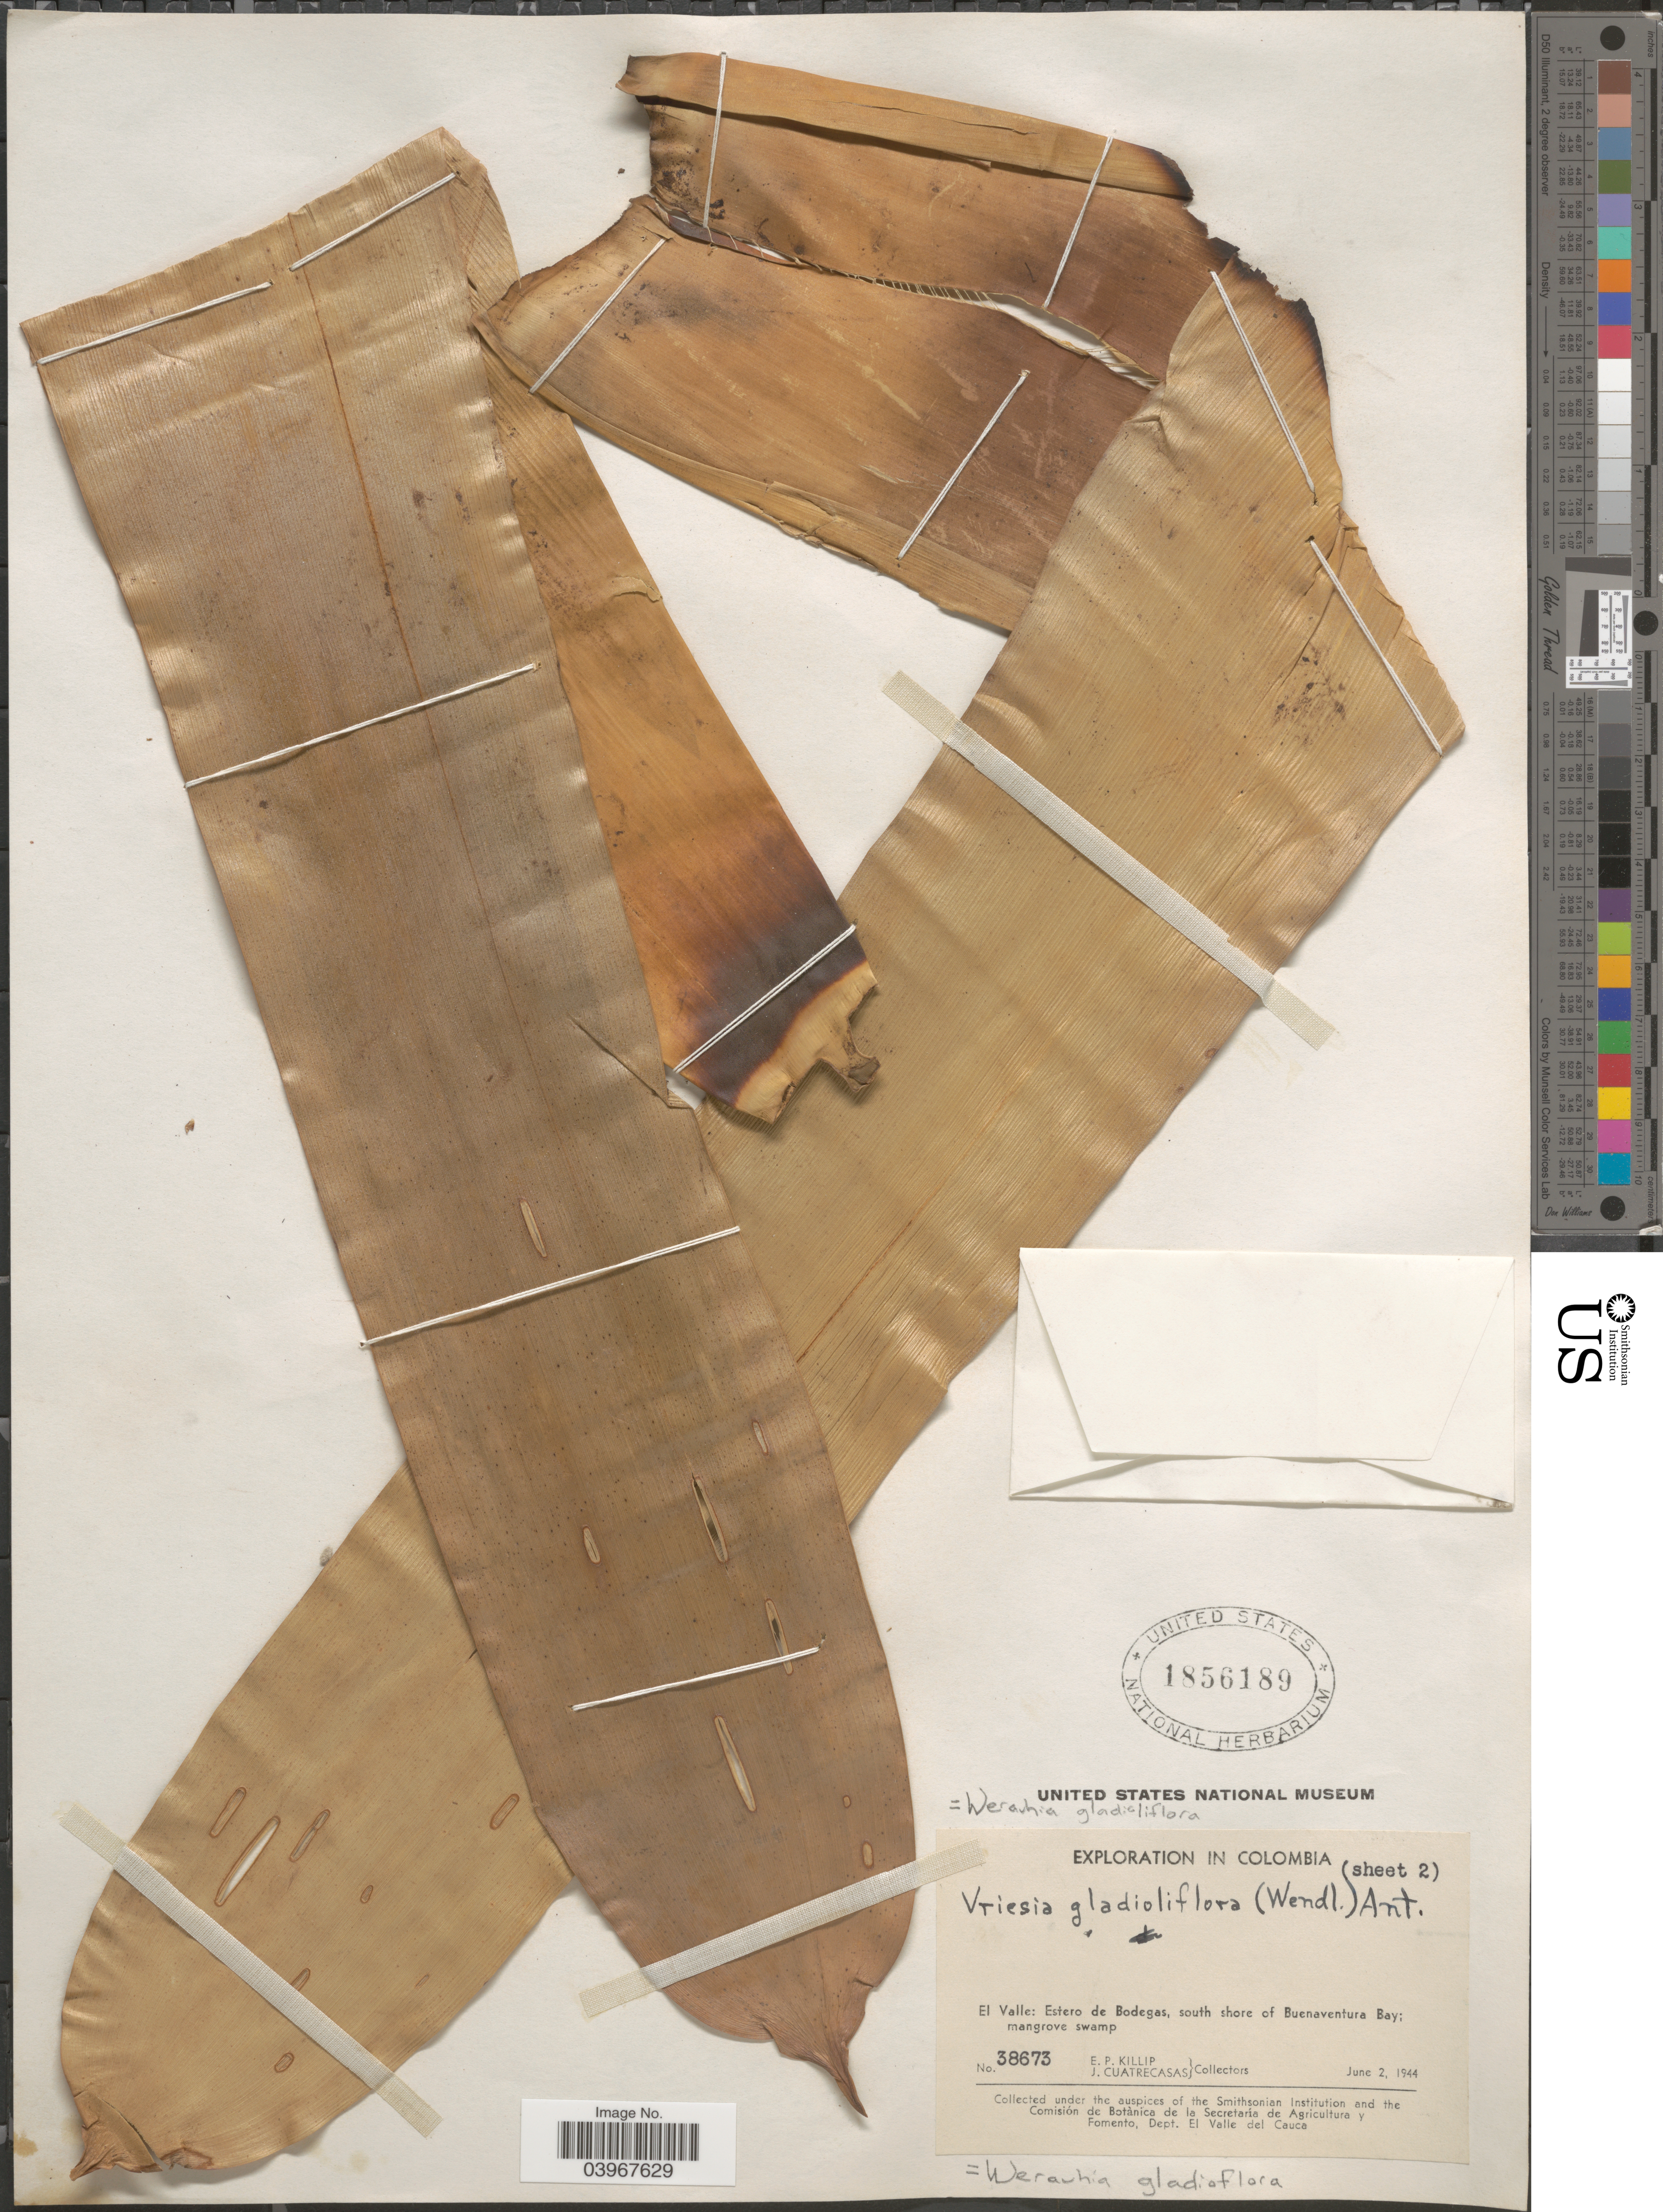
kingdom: Plantae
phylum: Tracheophyta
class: Liliopsida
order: Poales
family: Bromeliaceae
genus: Werauhia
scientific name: Werauhia gladioliflora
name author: (H. Wendl.) J.R. Grant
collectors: E. P. Killip & J. Cuatrecasas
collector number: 38673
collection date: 1944-06-02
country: Colombia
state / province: Valle del Cauca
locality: El Valle: Estero de Bodegas, south shore of Buenaventura Bay; mangrove swamp.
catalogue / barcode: US 1856189